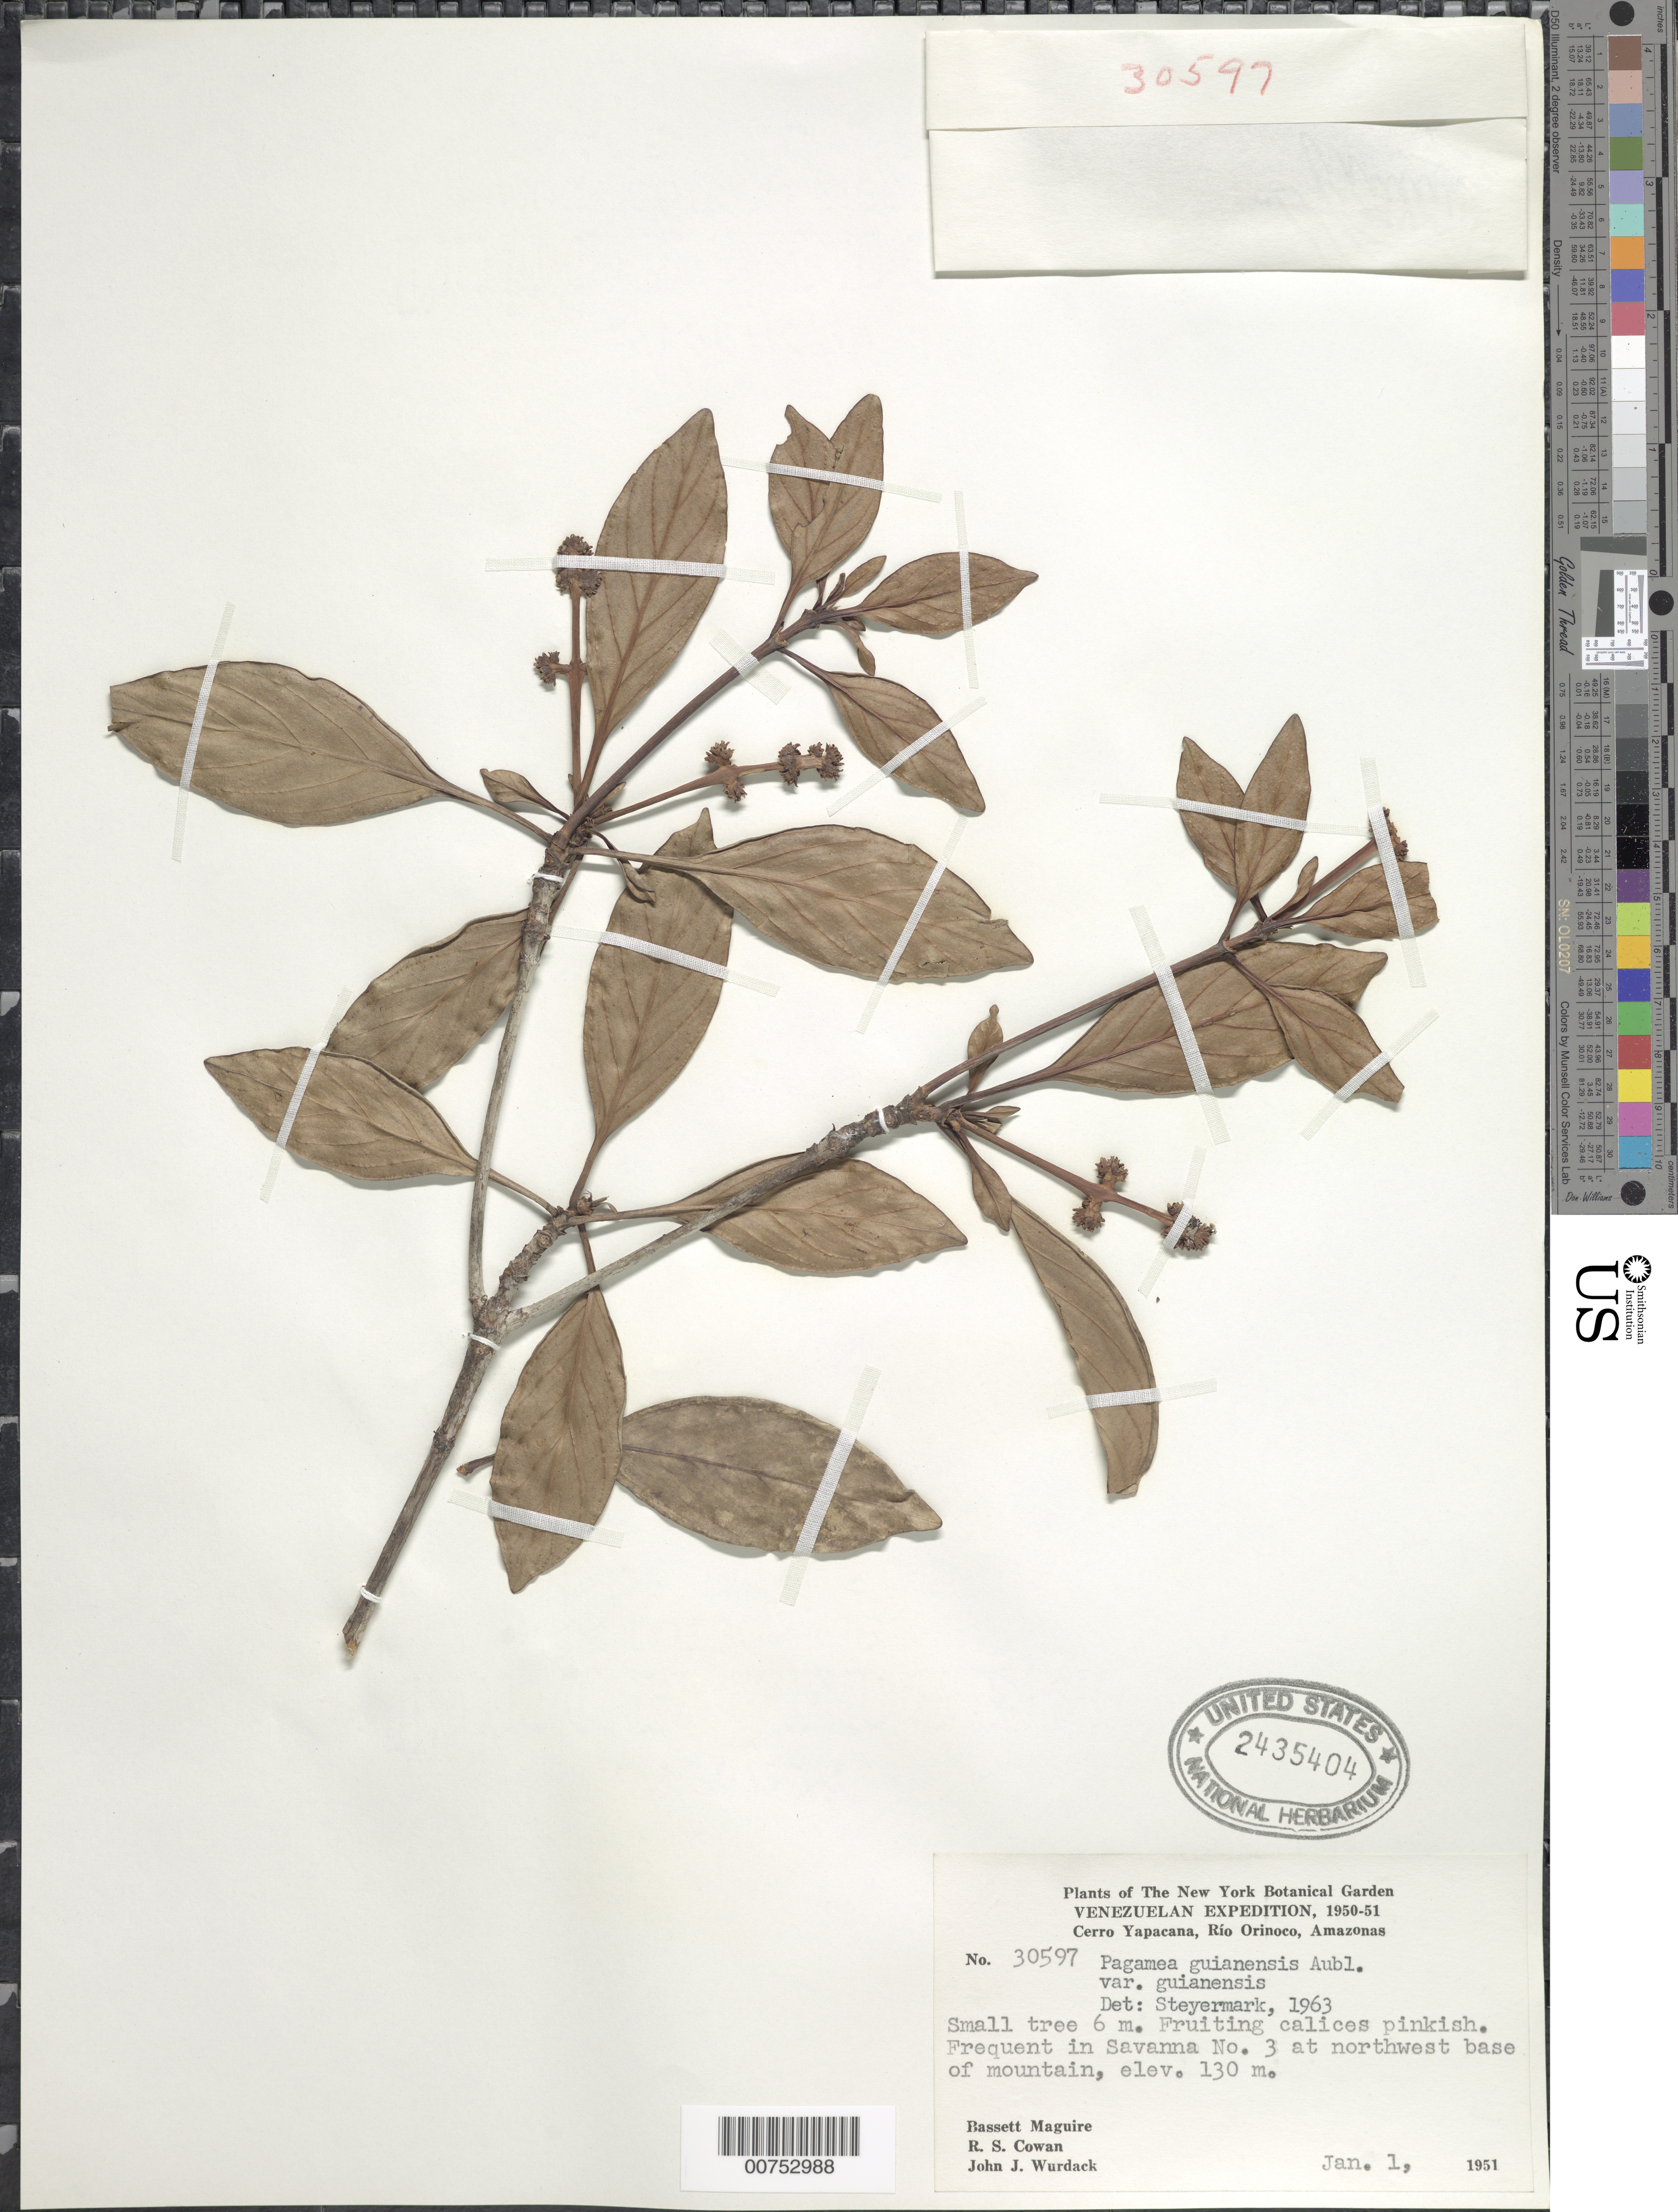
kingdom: Plantae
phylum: Tracheophyta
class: Magnoliopsida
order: Gentianales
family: Rubiaceae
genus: Pagamea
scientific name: Pagamea guianensis var. guianensis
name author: Aubl.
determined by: Steyermark, Julian A., (VEN)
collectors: B. Maguire, R. S. Cowan & J. J. Wurdack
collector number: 30597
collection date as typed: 1-Jan-51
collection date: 1951-01-01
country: Venezuela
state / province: Amazonas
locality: Cerro Yapacána, Río Orinoco; savanna No. 3, NW base of mountain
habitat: Savanna at NW base of mountain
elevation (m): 130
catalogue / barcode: US 2435404